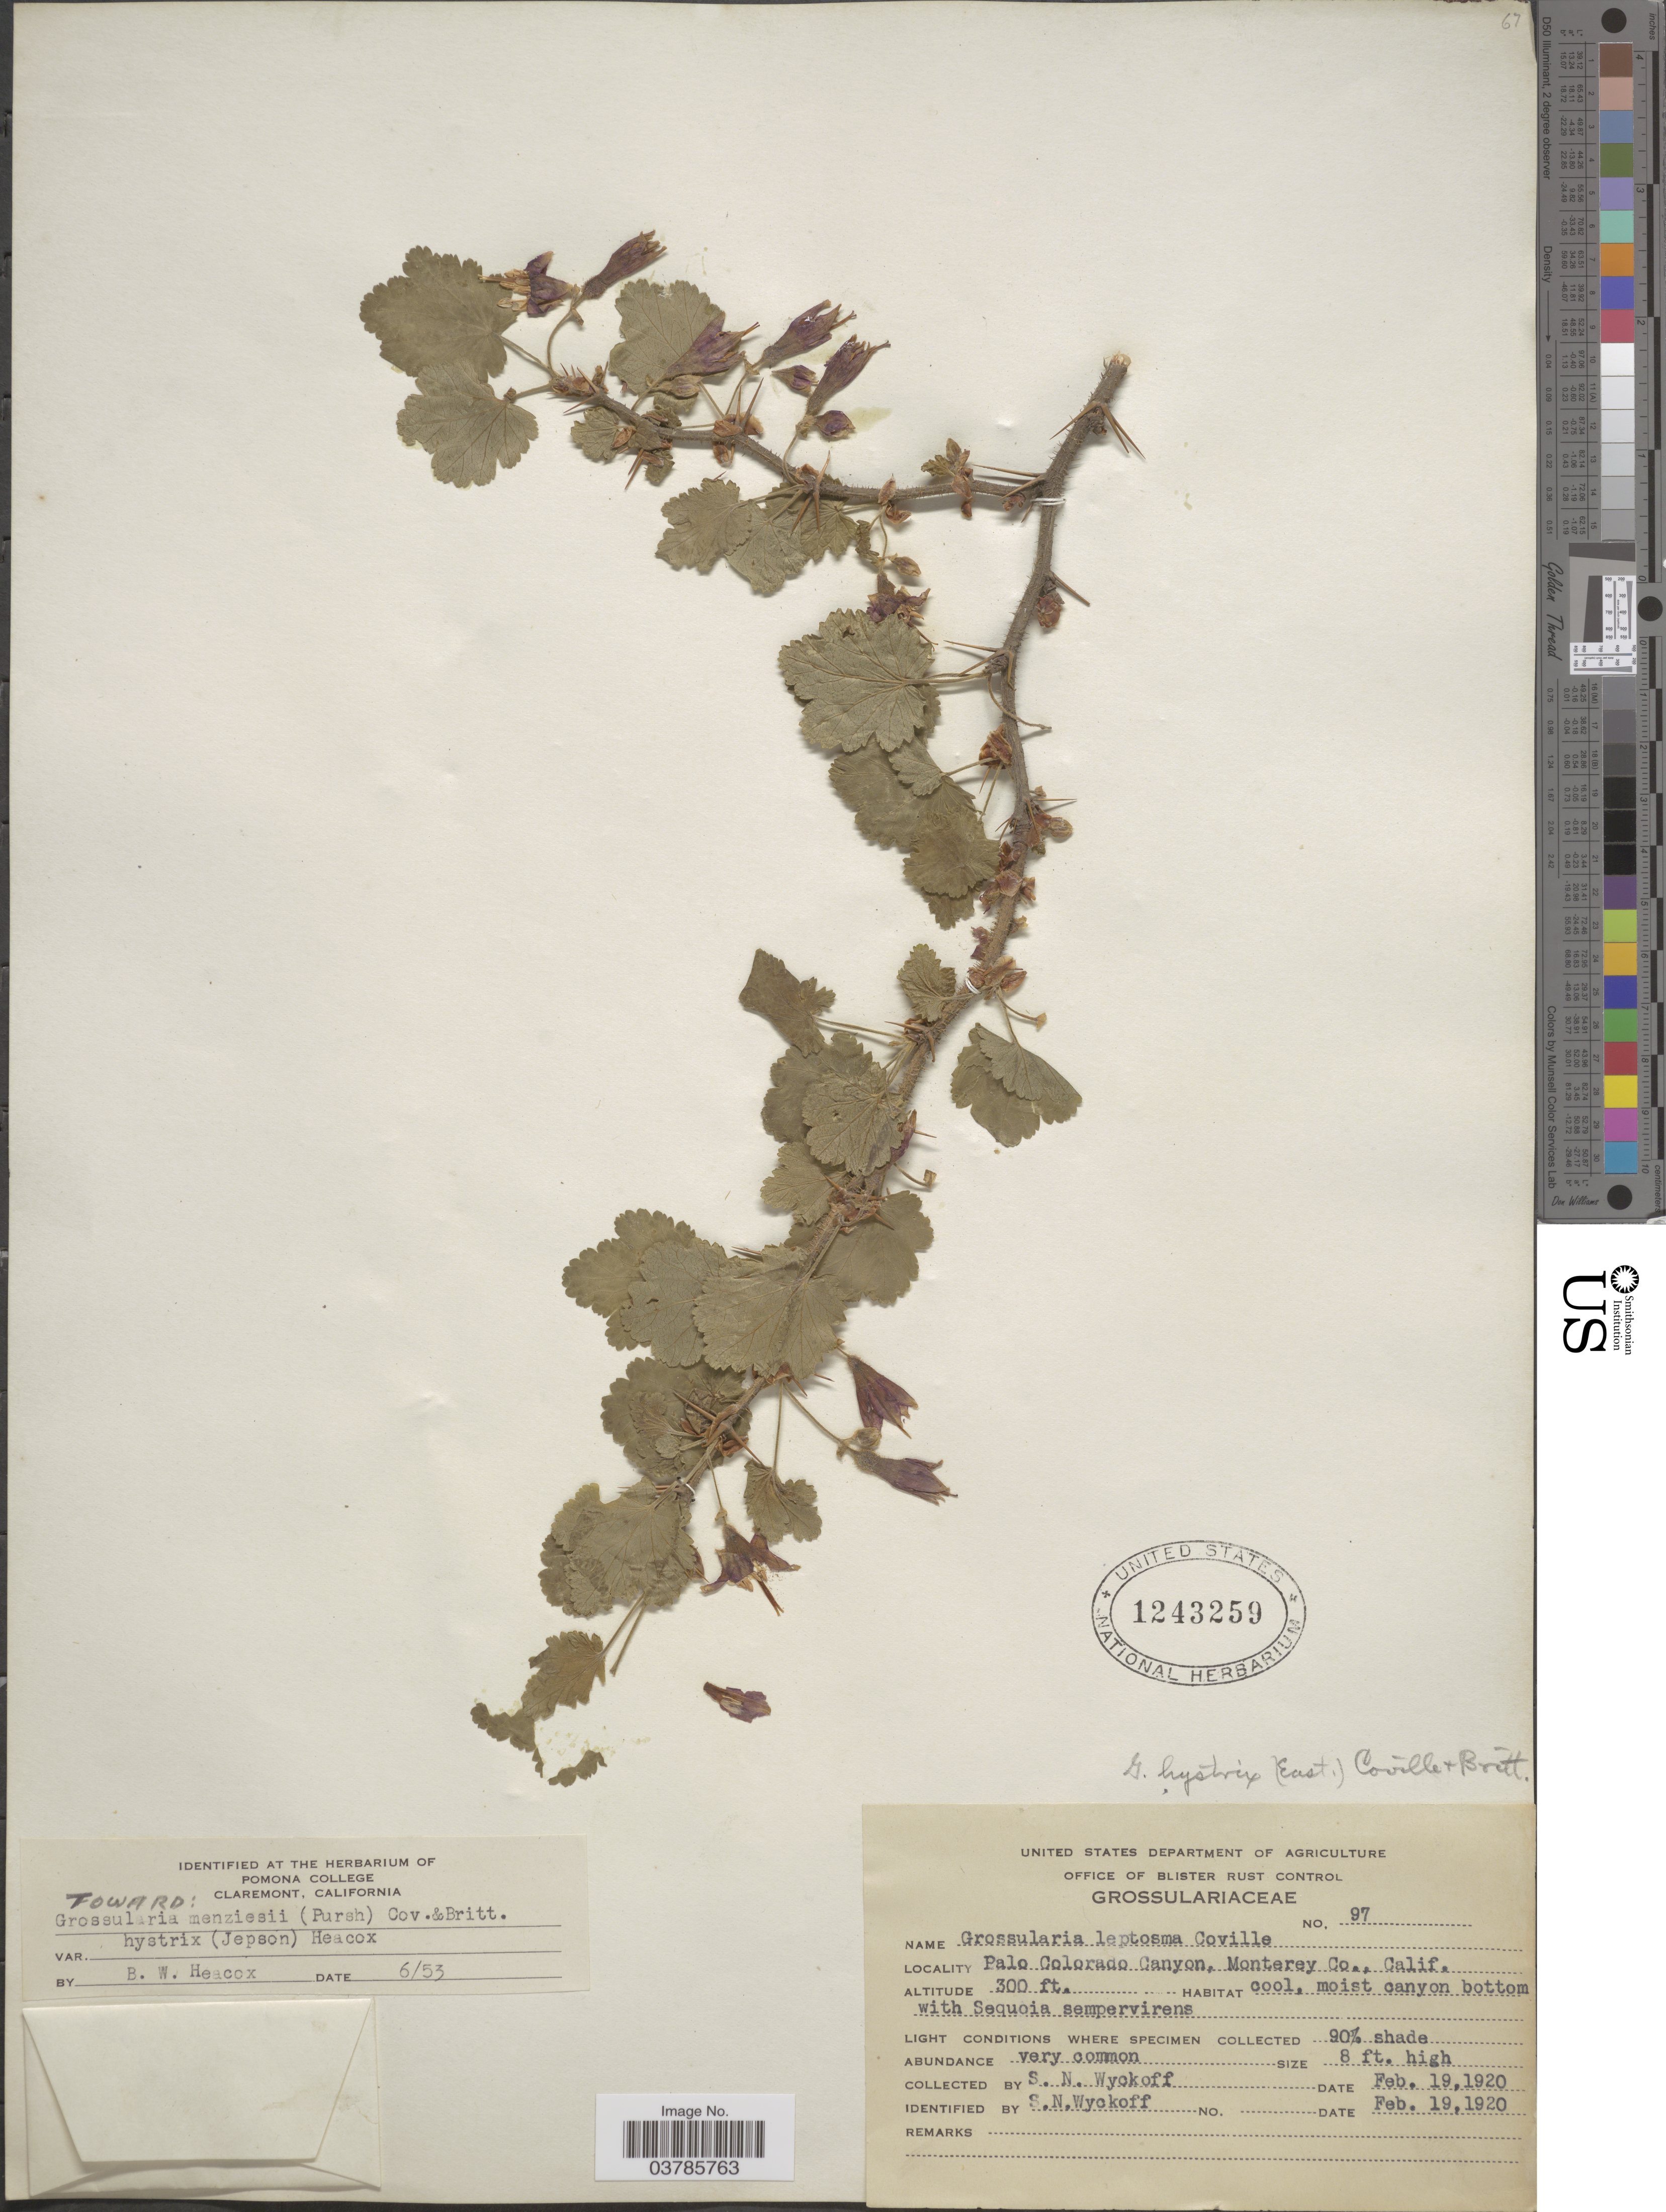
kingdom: Plantae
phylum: Tracheophyta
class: Magnoliopsida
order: Saxifragales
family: Grossulariaceae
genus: Ribes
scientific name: Ribes menziesii var. hystrix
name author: (Eastw.) Jeps.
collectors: S. Wyckoff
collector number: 97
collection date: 1920-02-19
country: United States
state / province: California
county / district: Monterey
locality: Palo Colorado Canyon, Monterey Co.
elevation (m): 91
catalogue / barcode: US 1243259